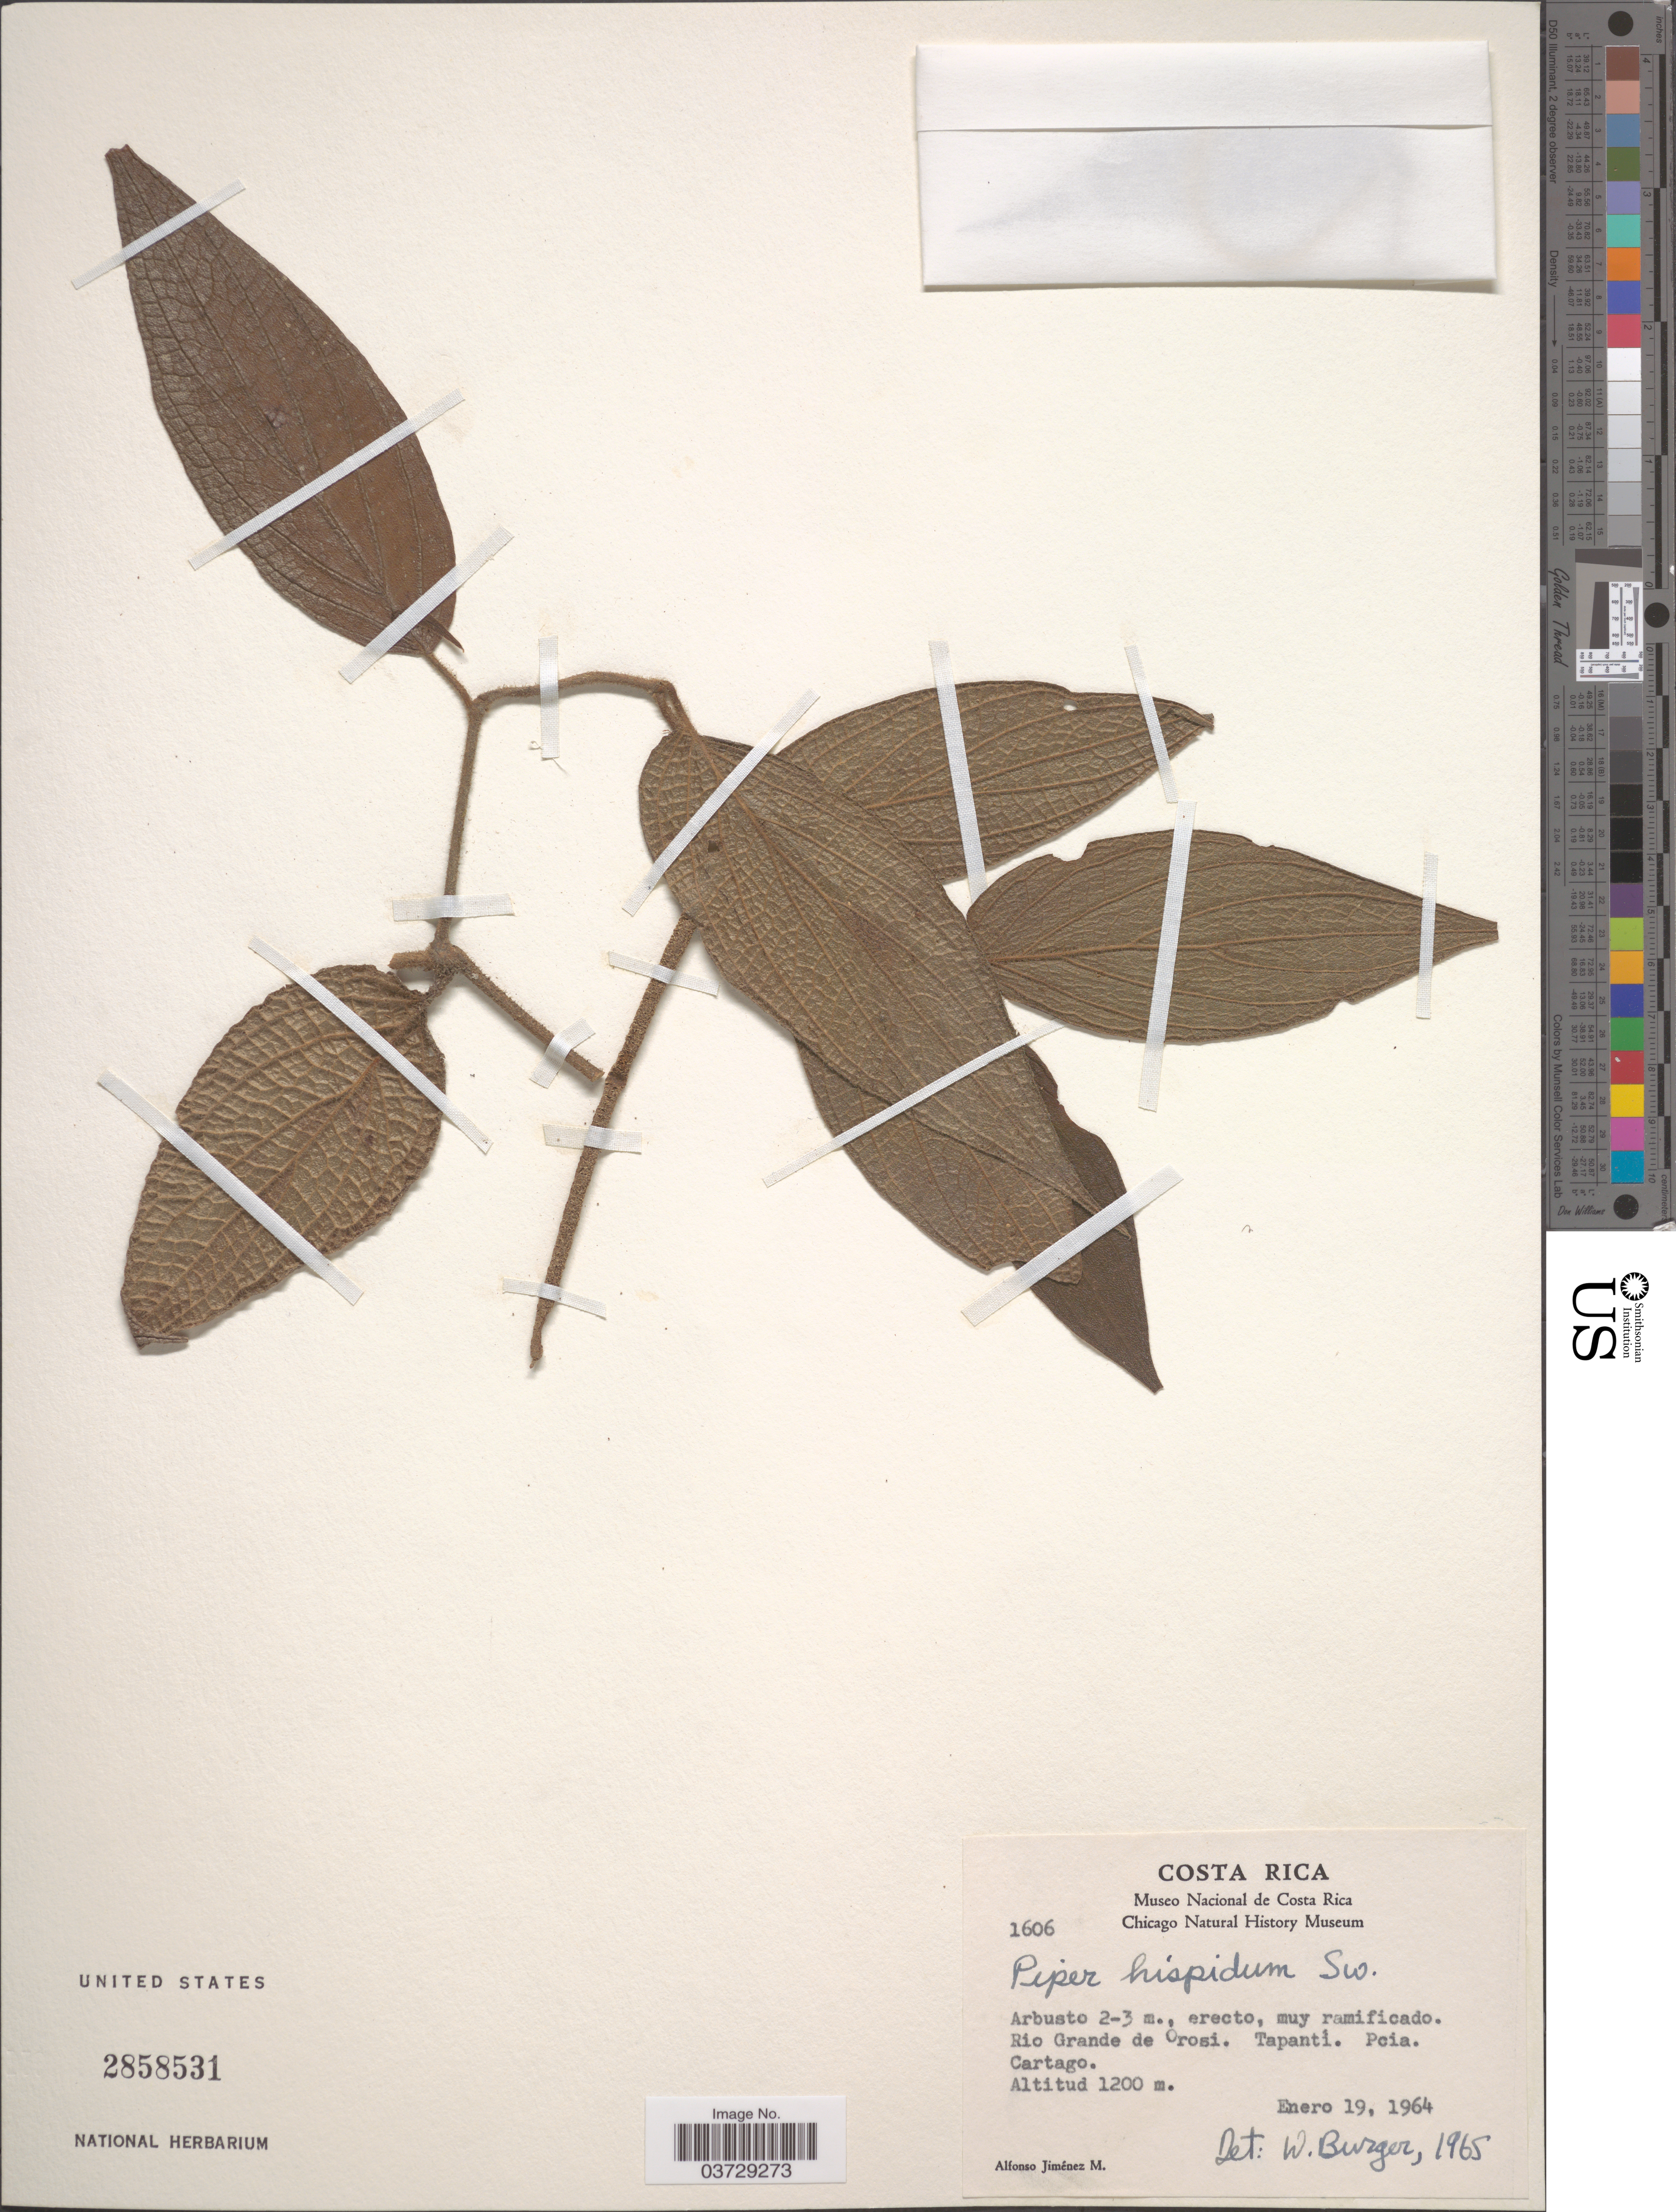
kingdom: Plantae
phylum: Tracheophyta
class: Magnoliopsida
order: Piperales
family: Piperaceae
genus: Piper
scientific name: Piper hispidum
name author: Sw.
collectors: A. Jimenez M.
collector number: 1606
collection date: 1964-01-19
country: Costa Rica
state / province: Cartago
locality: Rio Grande de Orosi. Tapanti.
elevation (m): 1200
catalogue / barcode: US 2858531